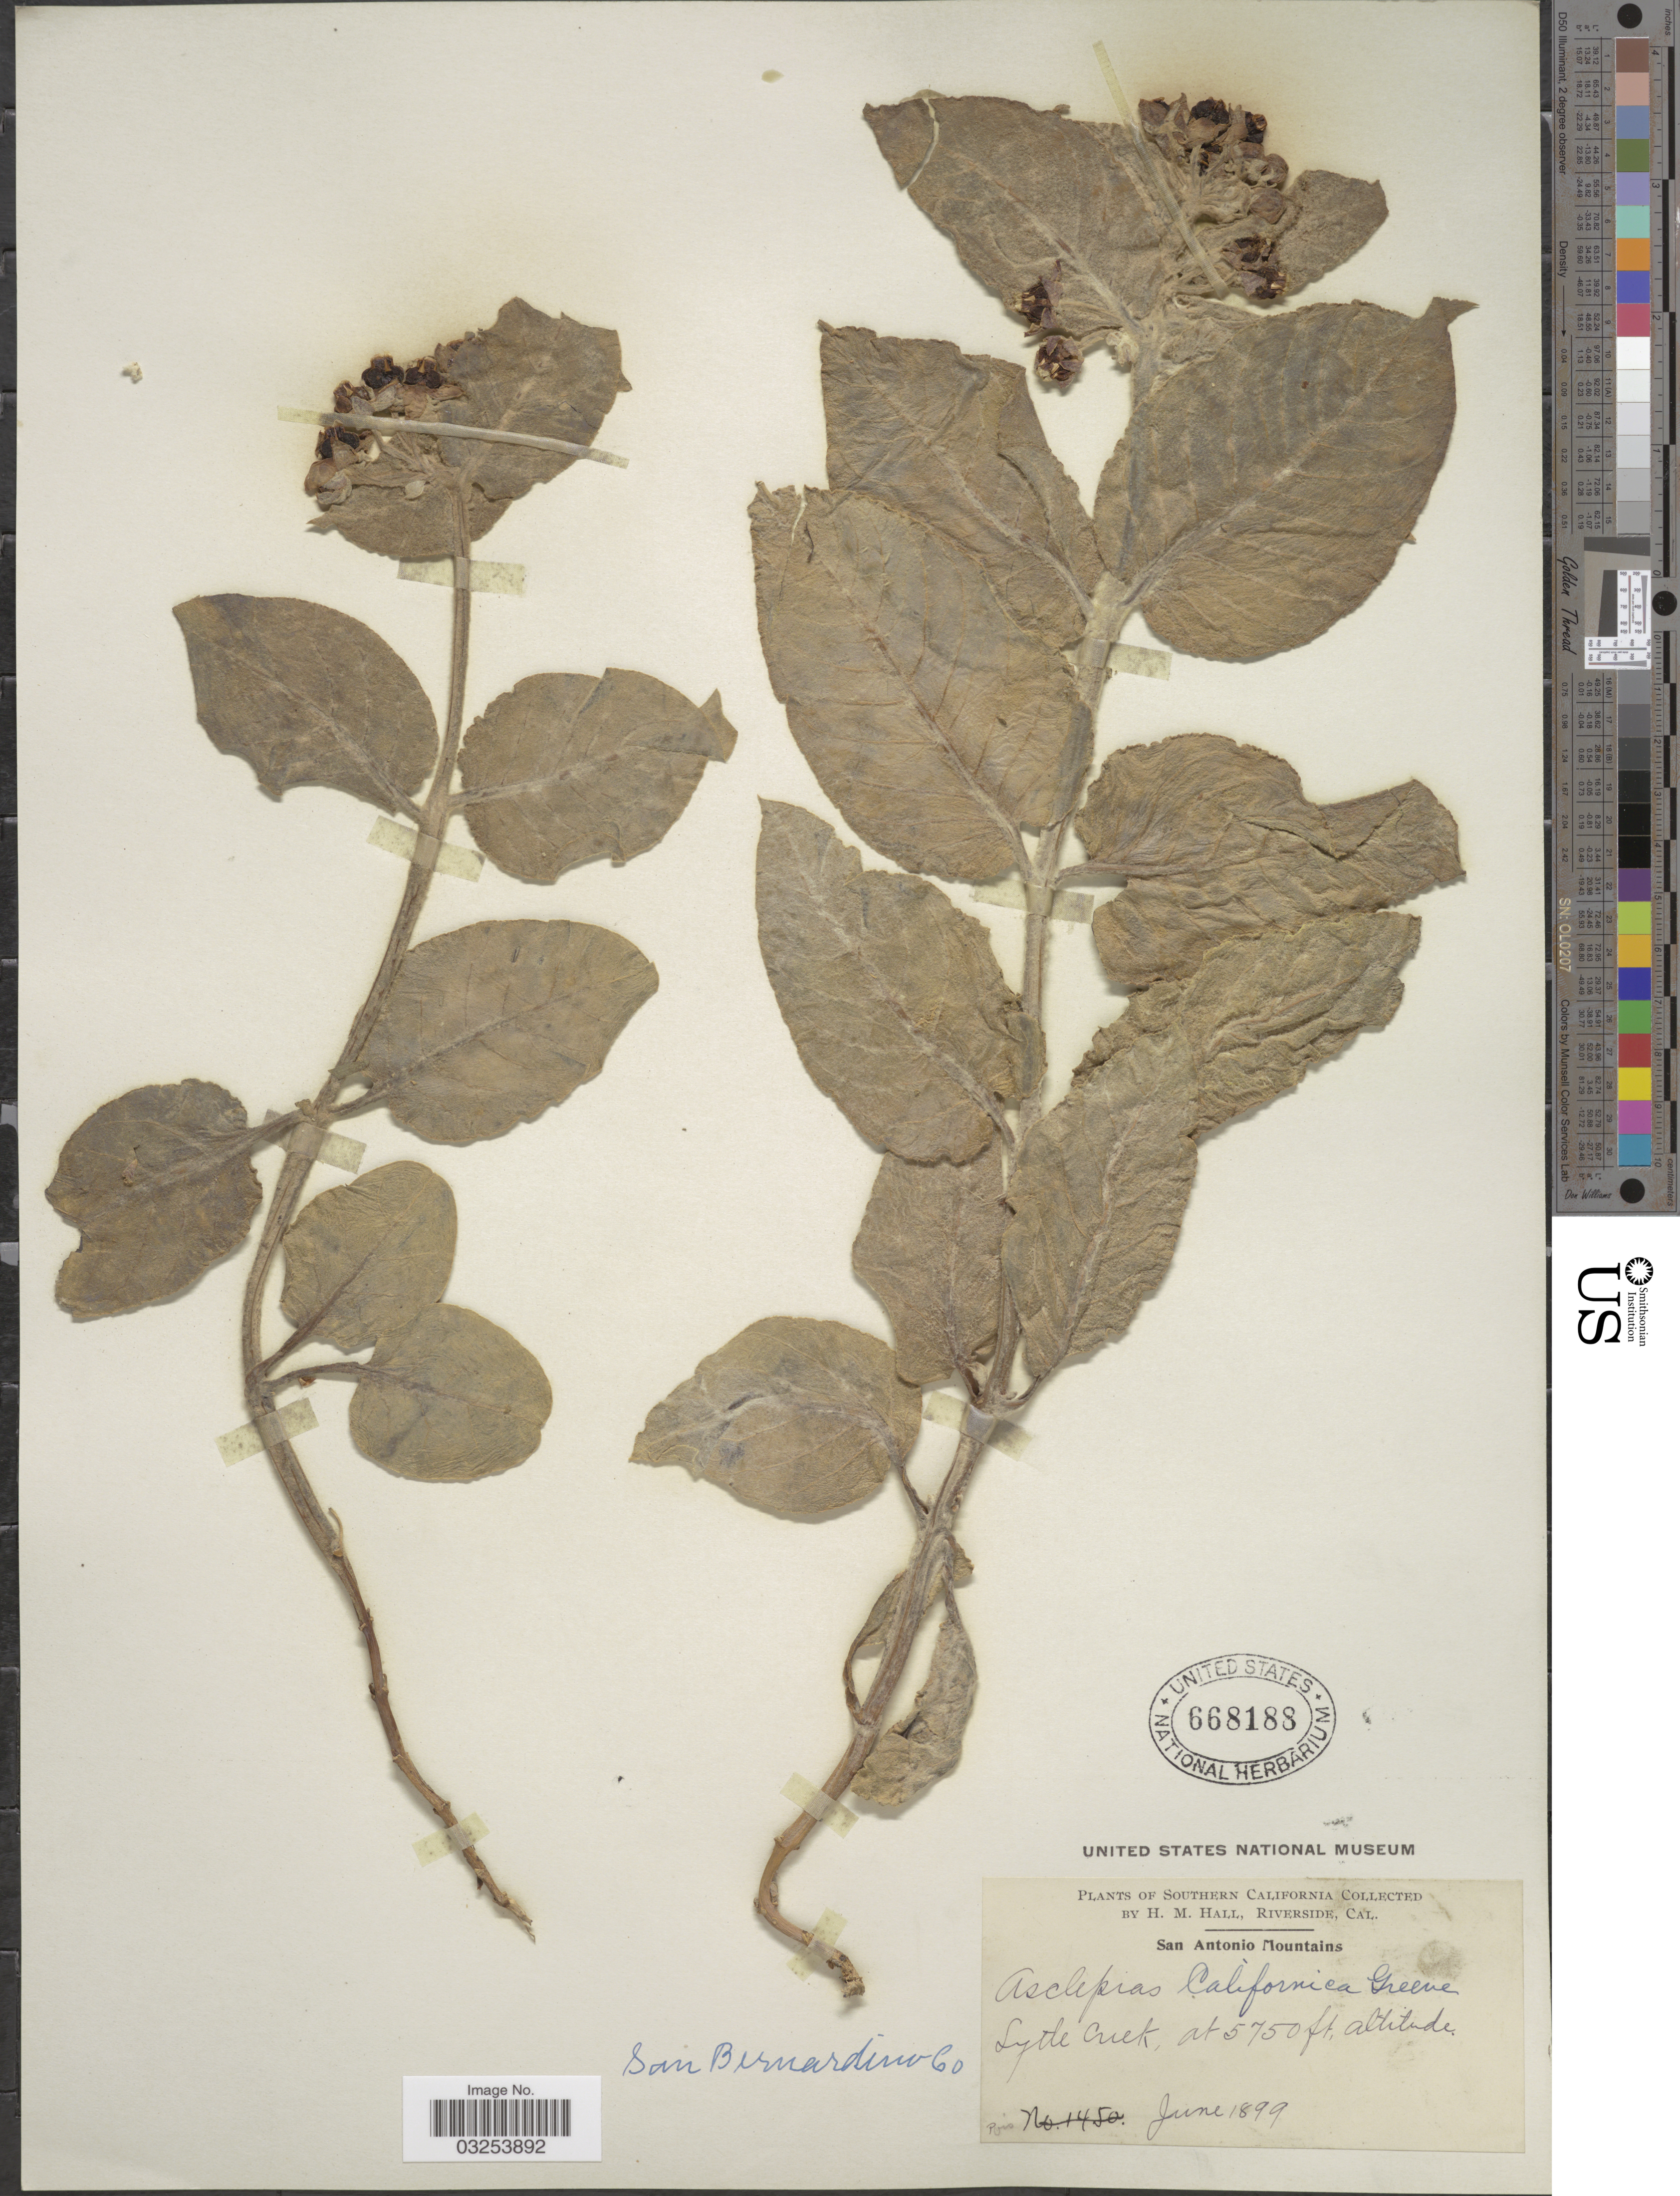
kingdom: Plantae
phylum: Tracheophyta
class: Magnoliopsida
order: Gentianales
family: Apocynaceae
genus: Asclepias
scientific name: Asclepias californica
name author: Greene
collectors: H. M. Hall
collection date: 1899-06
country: United States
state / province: California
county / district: San Bernardino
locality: Southern California. San Antonio Mountains. Lytle Creek. San Bernardino Co.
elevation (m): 1753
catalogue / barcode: US 668188